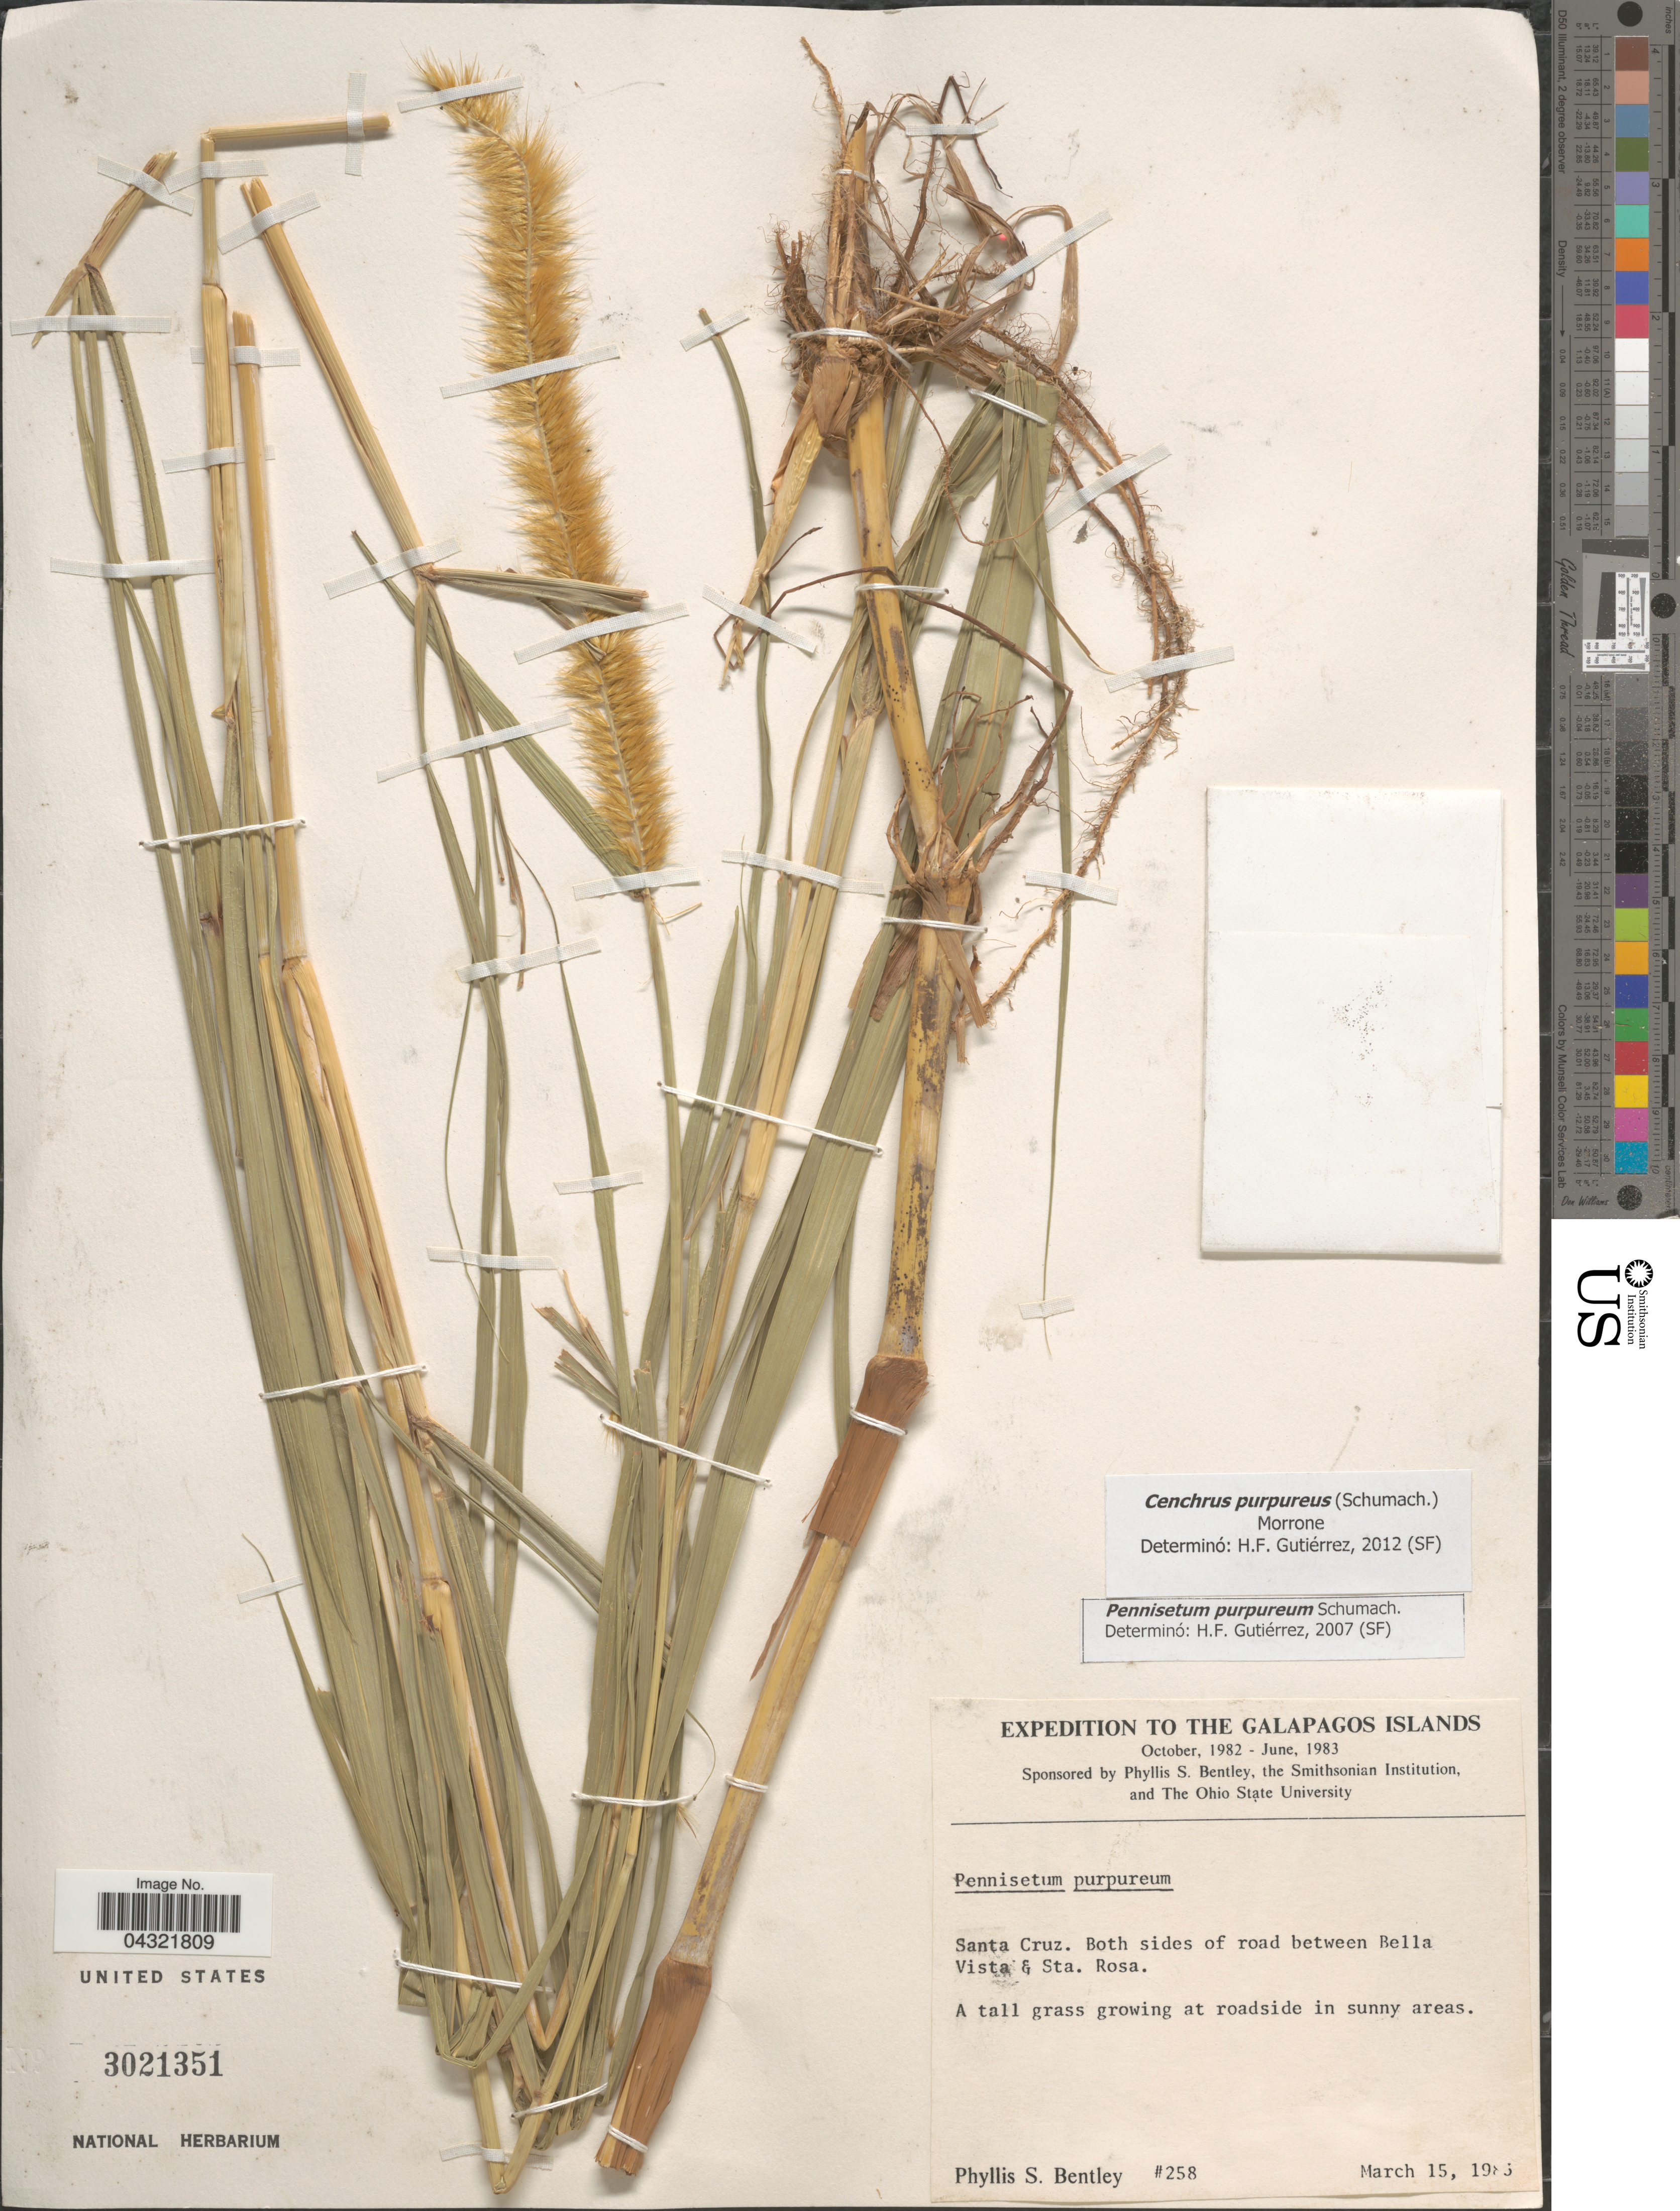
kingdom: Plantae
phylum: Tracheophyta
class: Liliopsida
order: Poales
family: Poaceae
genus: Cenchrus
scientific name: Cenchrus purpureus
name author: (Schumach.) Morrone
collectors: P. S. Bentley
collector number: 258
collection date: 1983-03-15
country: Ecuador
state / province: Colón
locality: Expedition to The Galapagos Islands. Santa Cruz. Both sides of road between Bella Vista & Sta. Rosa.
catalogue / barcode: US 3021351